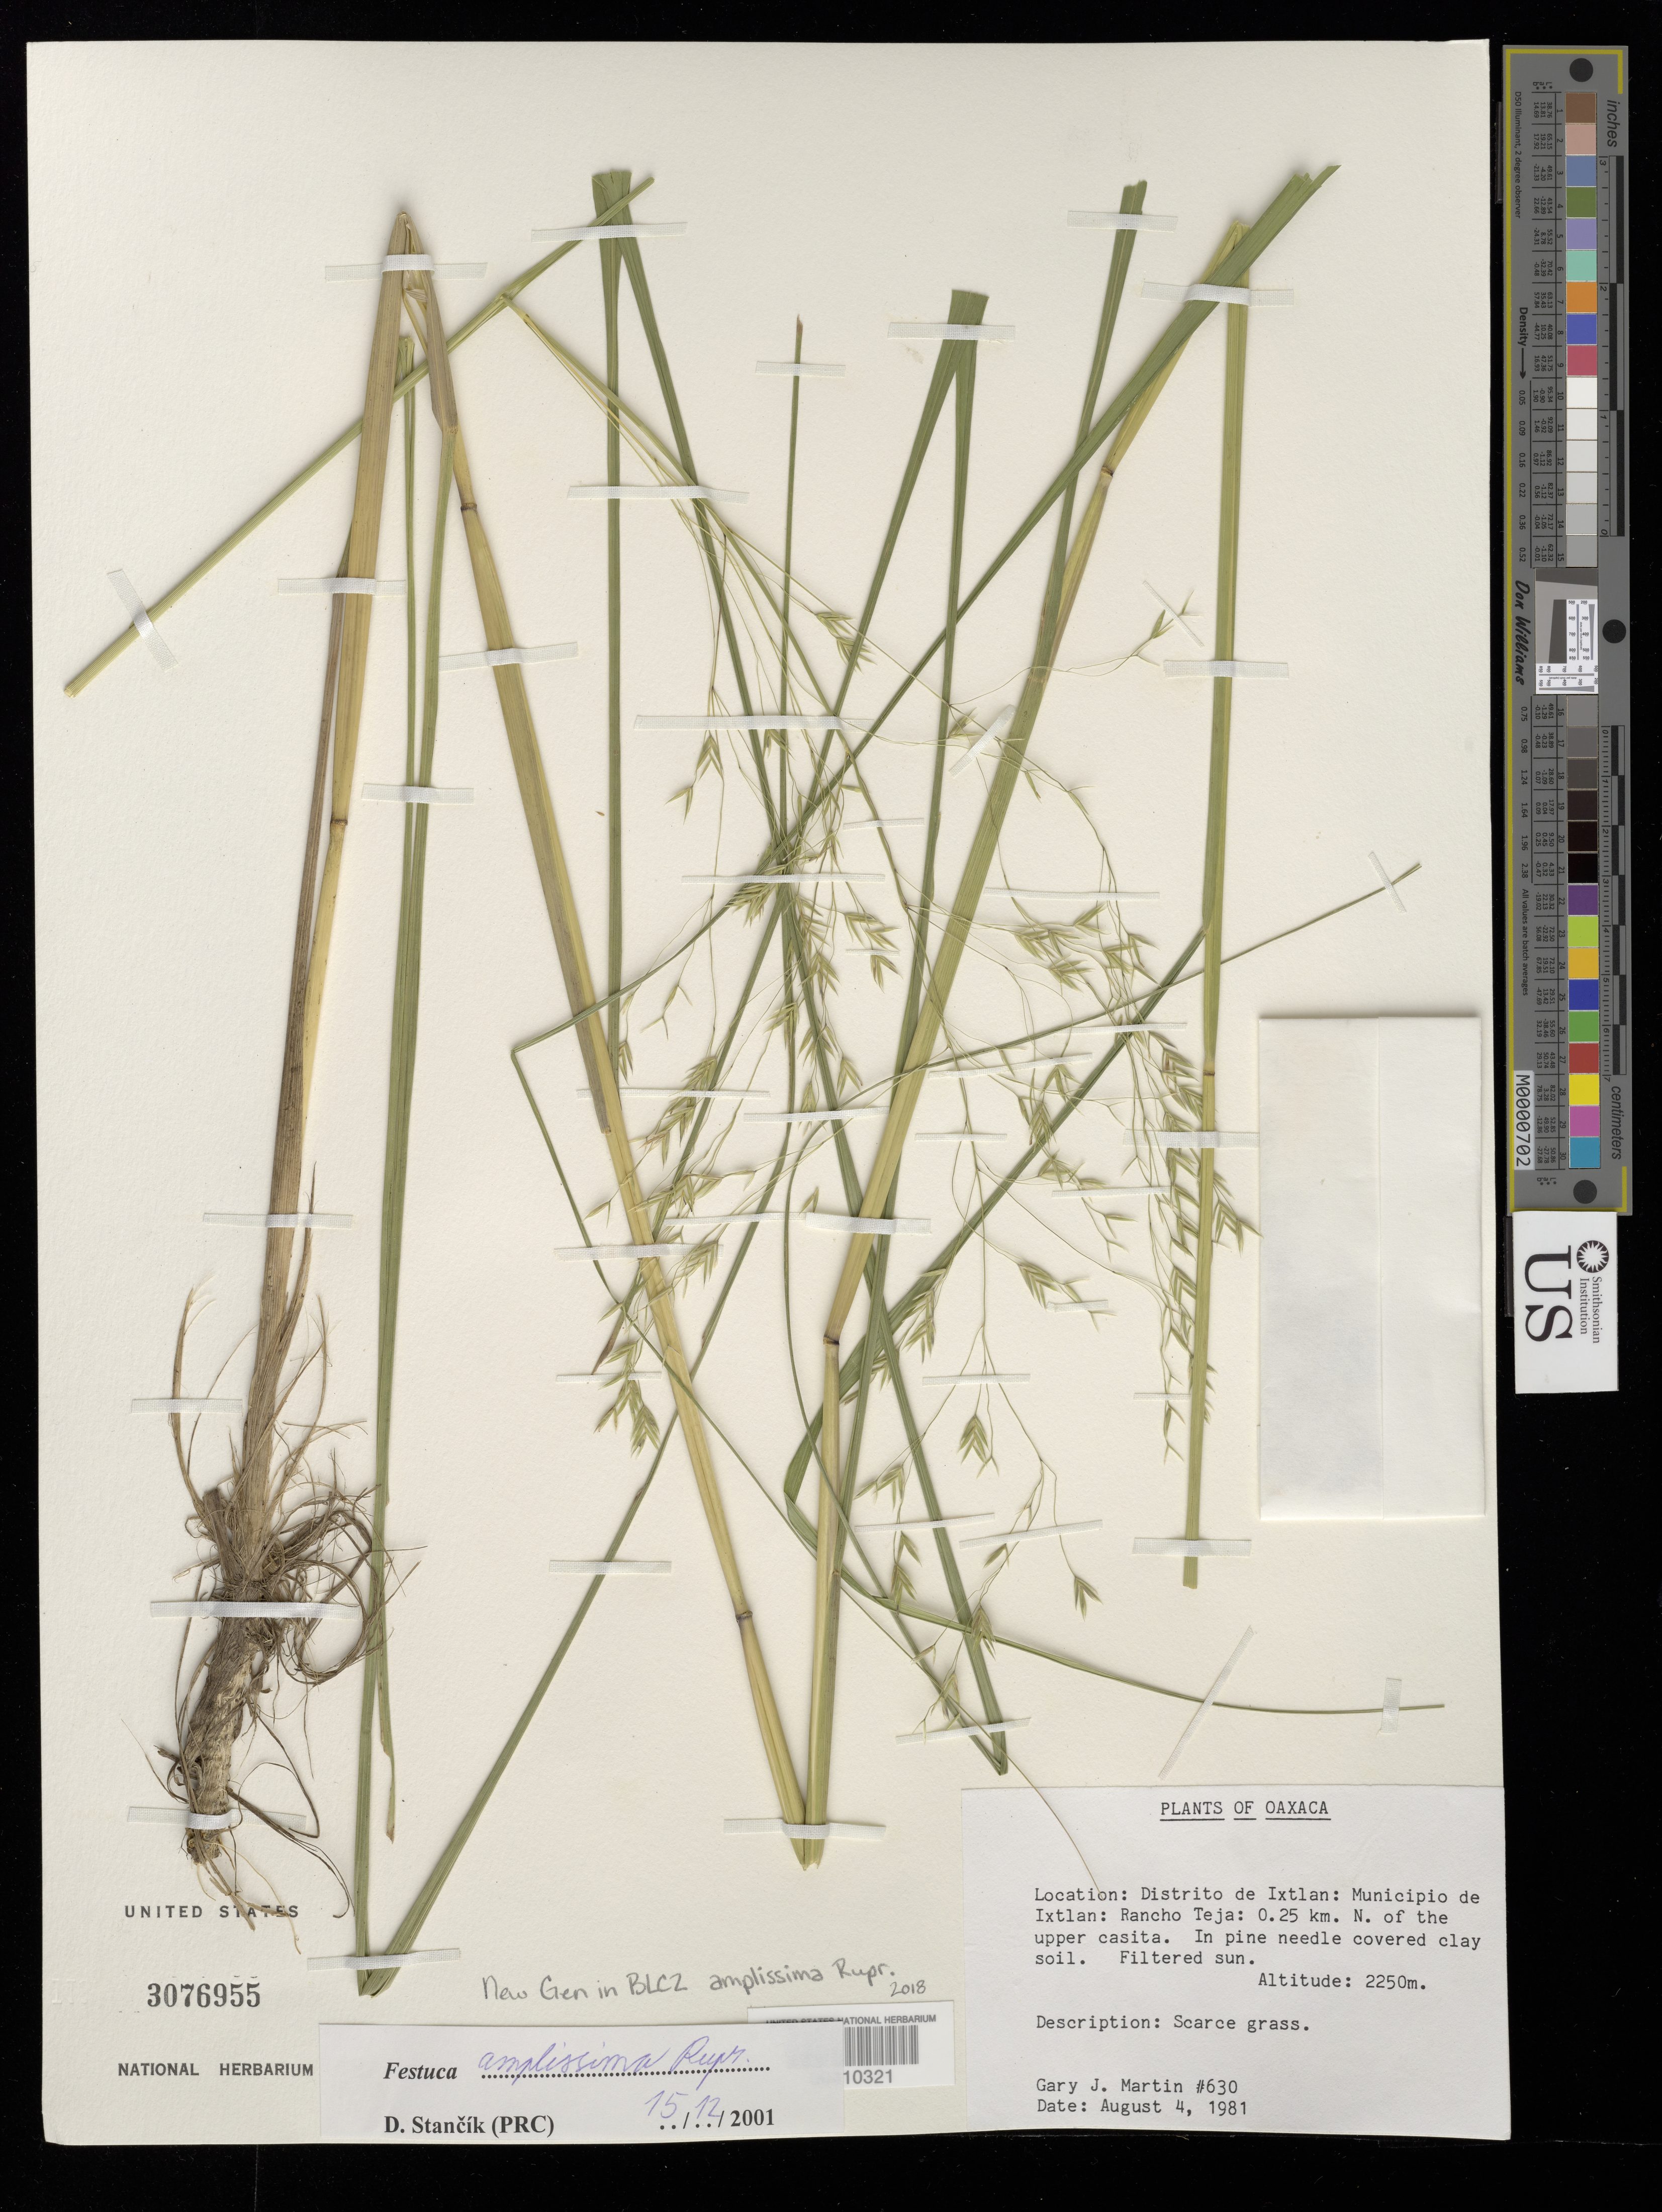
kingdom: Plantae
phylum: Tracheophyta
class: Liliopsida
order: Poales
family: Poaceae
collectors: G. J. Martin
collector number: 630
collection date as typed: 4 Aug 1981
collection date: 1981-08-04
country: Mexico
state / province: Oaxaca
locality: Dist of Ixtlán, Mun of Ixtlán, Rancho Teja, 0.25 km N of the upper Casita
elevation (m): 2250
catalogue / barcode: US 3076955